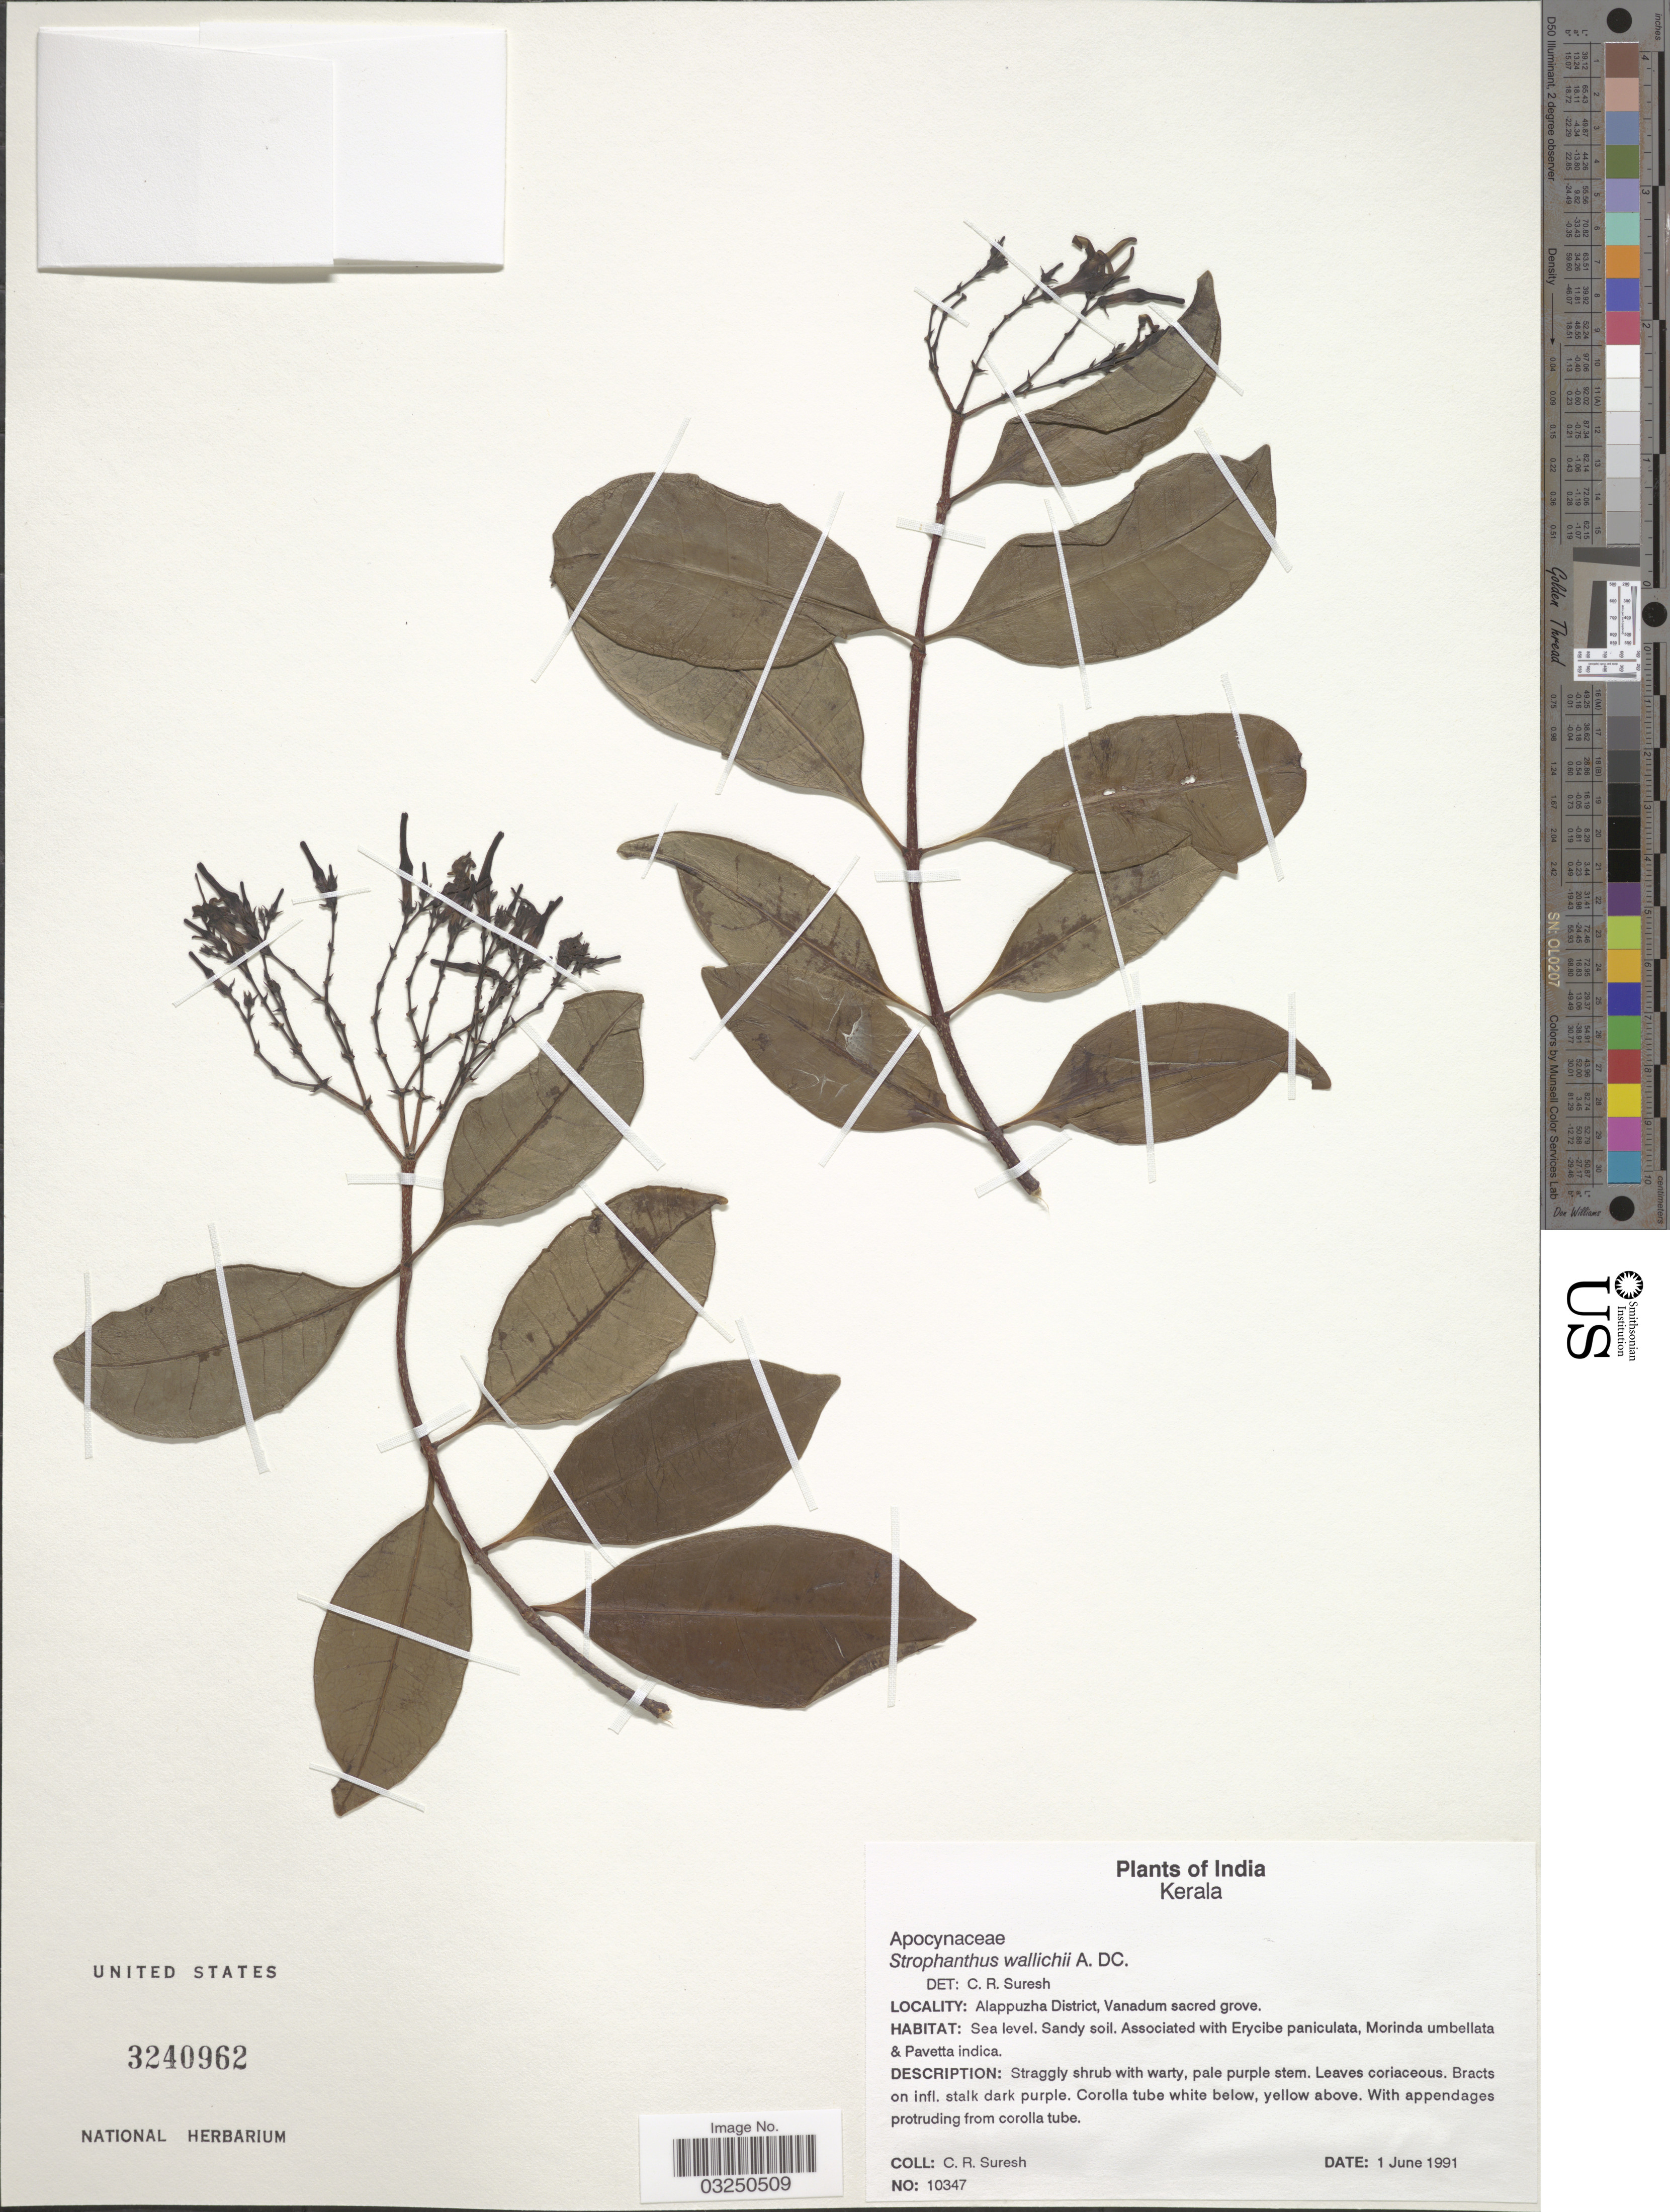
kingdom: Plantae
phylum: Tracheophyta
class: Magnoliopsida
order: Gentianales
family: Apocynaceae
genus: Strophanthus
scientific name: Strophanthus wallichii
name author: A. DC.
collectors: C. Suresh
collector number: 10347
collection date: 1991-06-01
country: India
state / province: Kerala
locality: Alappuzha District, Vanadum sacred grove.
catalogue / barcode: US 3240962